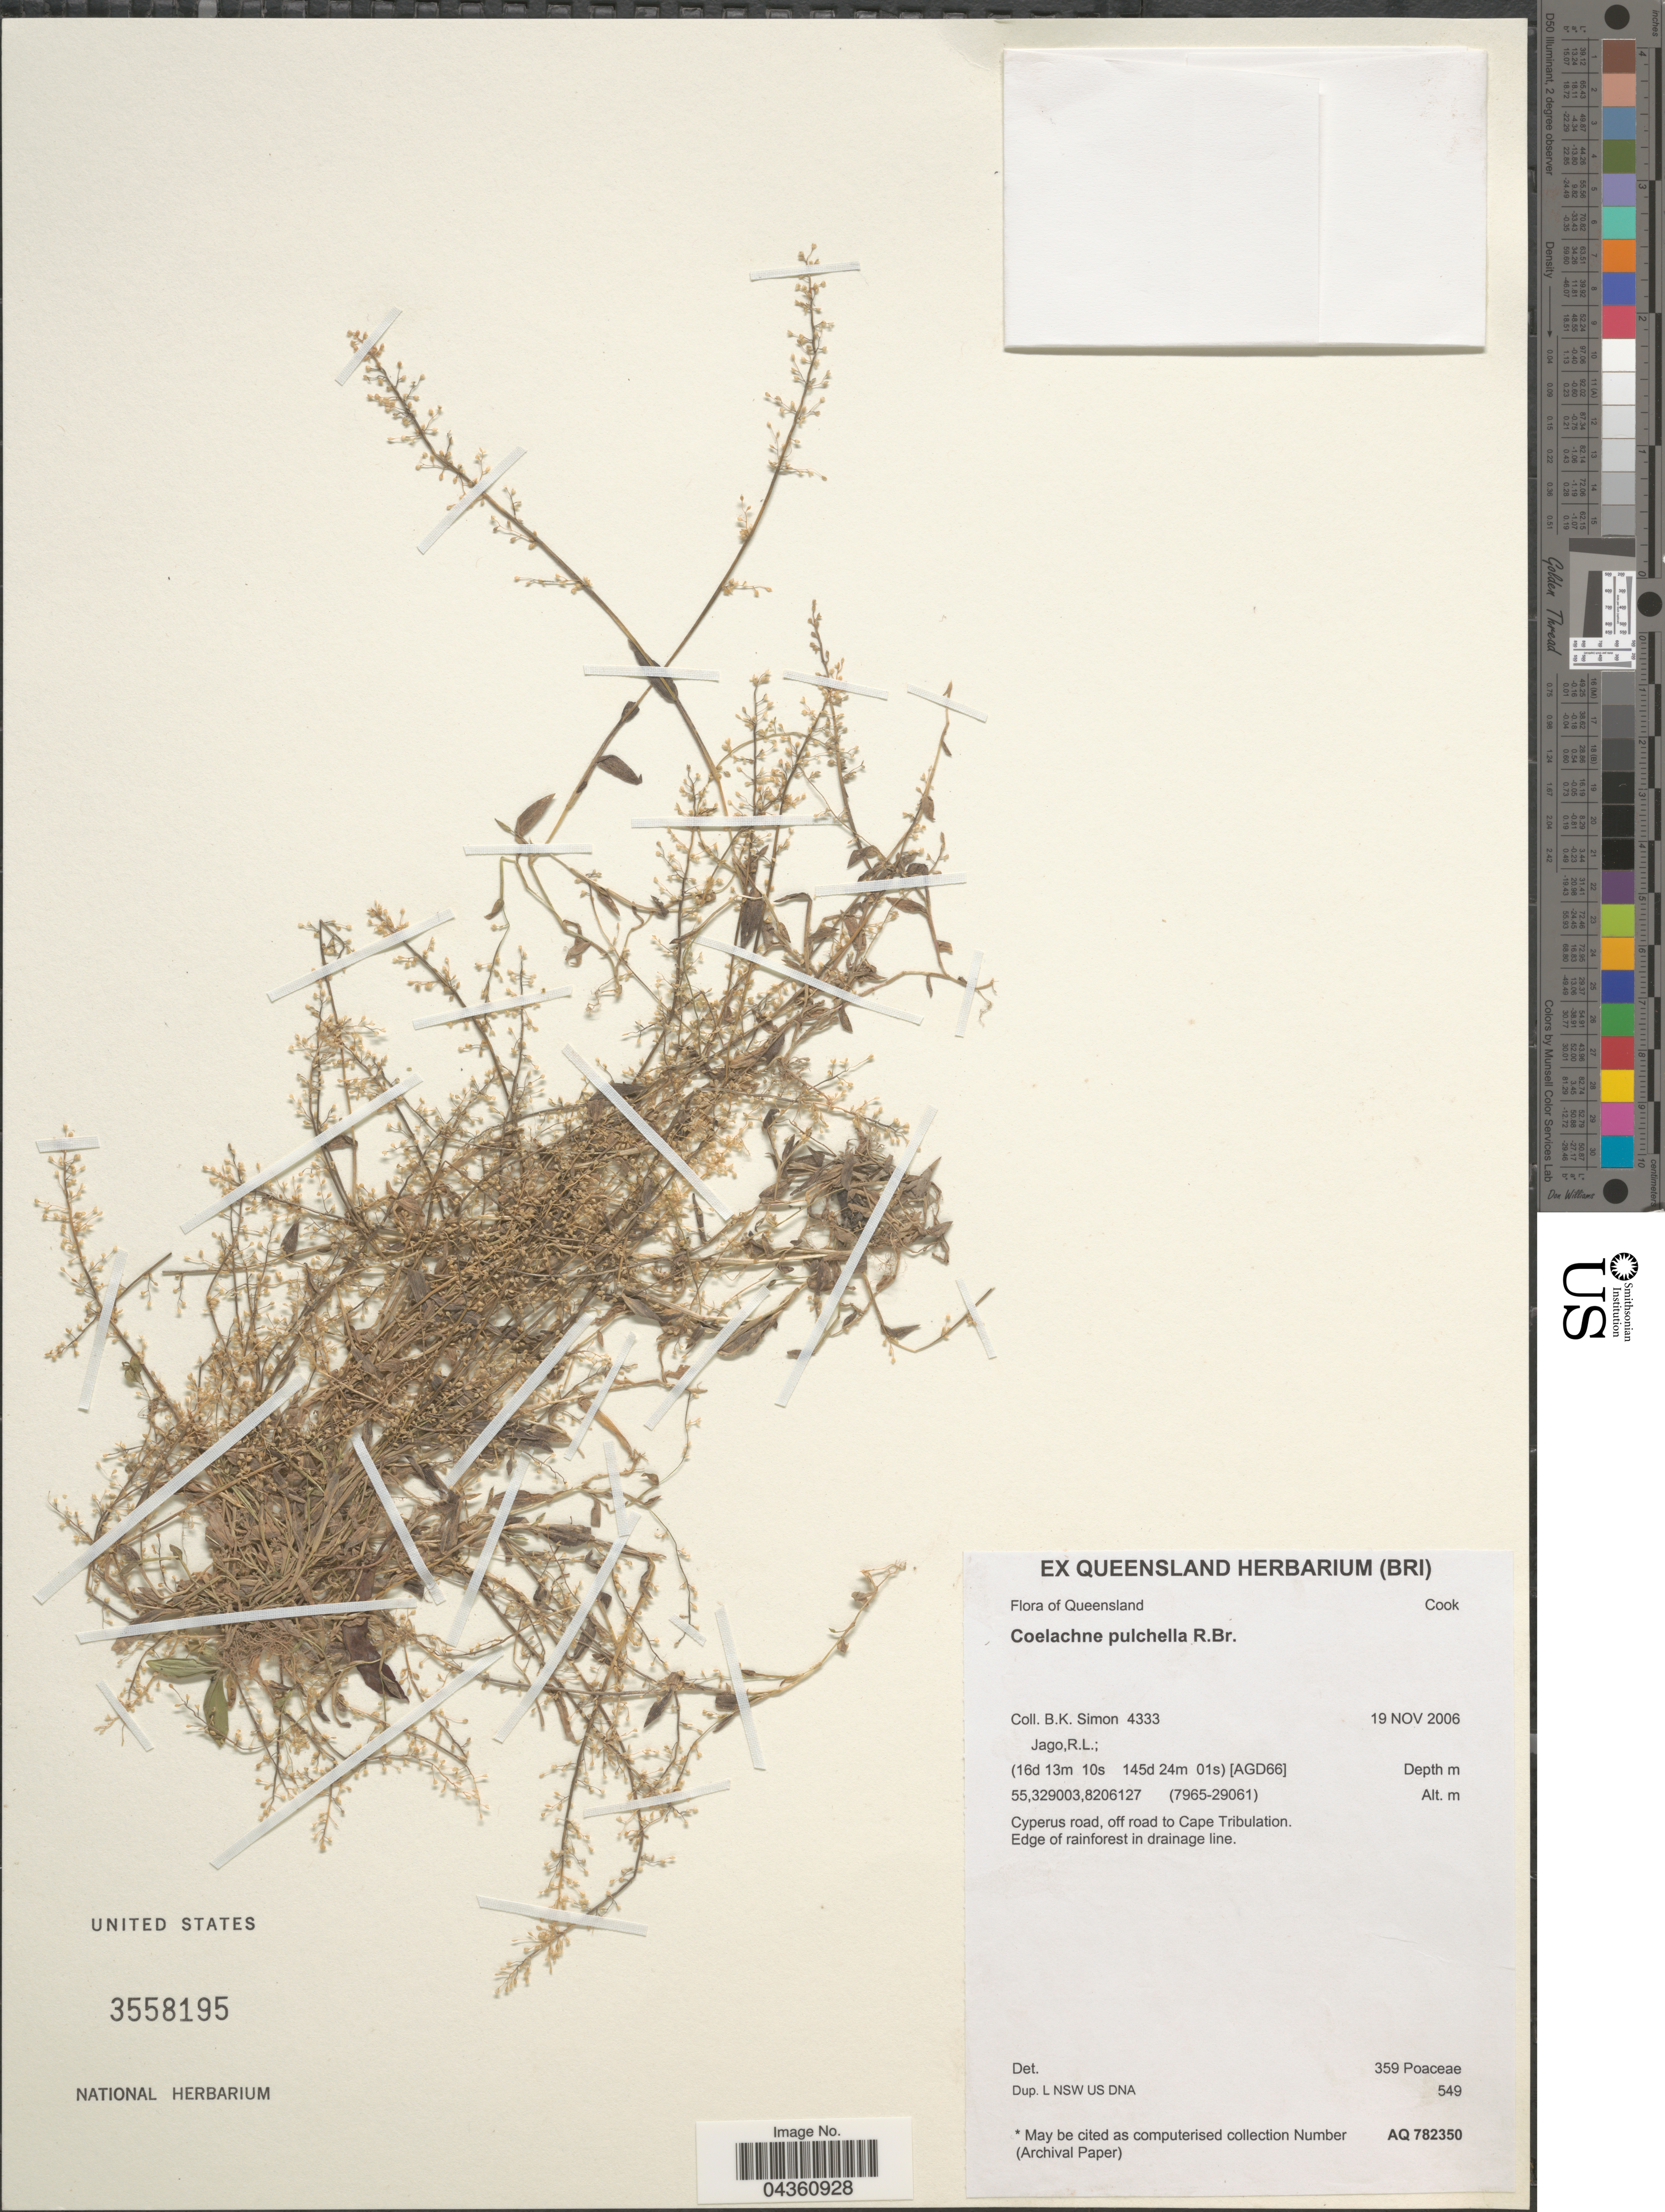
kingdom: Plantae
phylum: Tracheophyta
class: Liliopsida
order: Poales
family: Poaceae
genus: Coelachne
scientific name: Coelachne pulchella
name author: R. Br.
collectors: B. K. Simon & R. Jago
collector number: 4333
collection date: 2006-11-19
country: Australia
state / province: Queensland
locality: Cyperus road, off road to Cape Tribulation. Edge of rainforest in drainage line. [AGD66].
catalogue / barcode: US 3558195